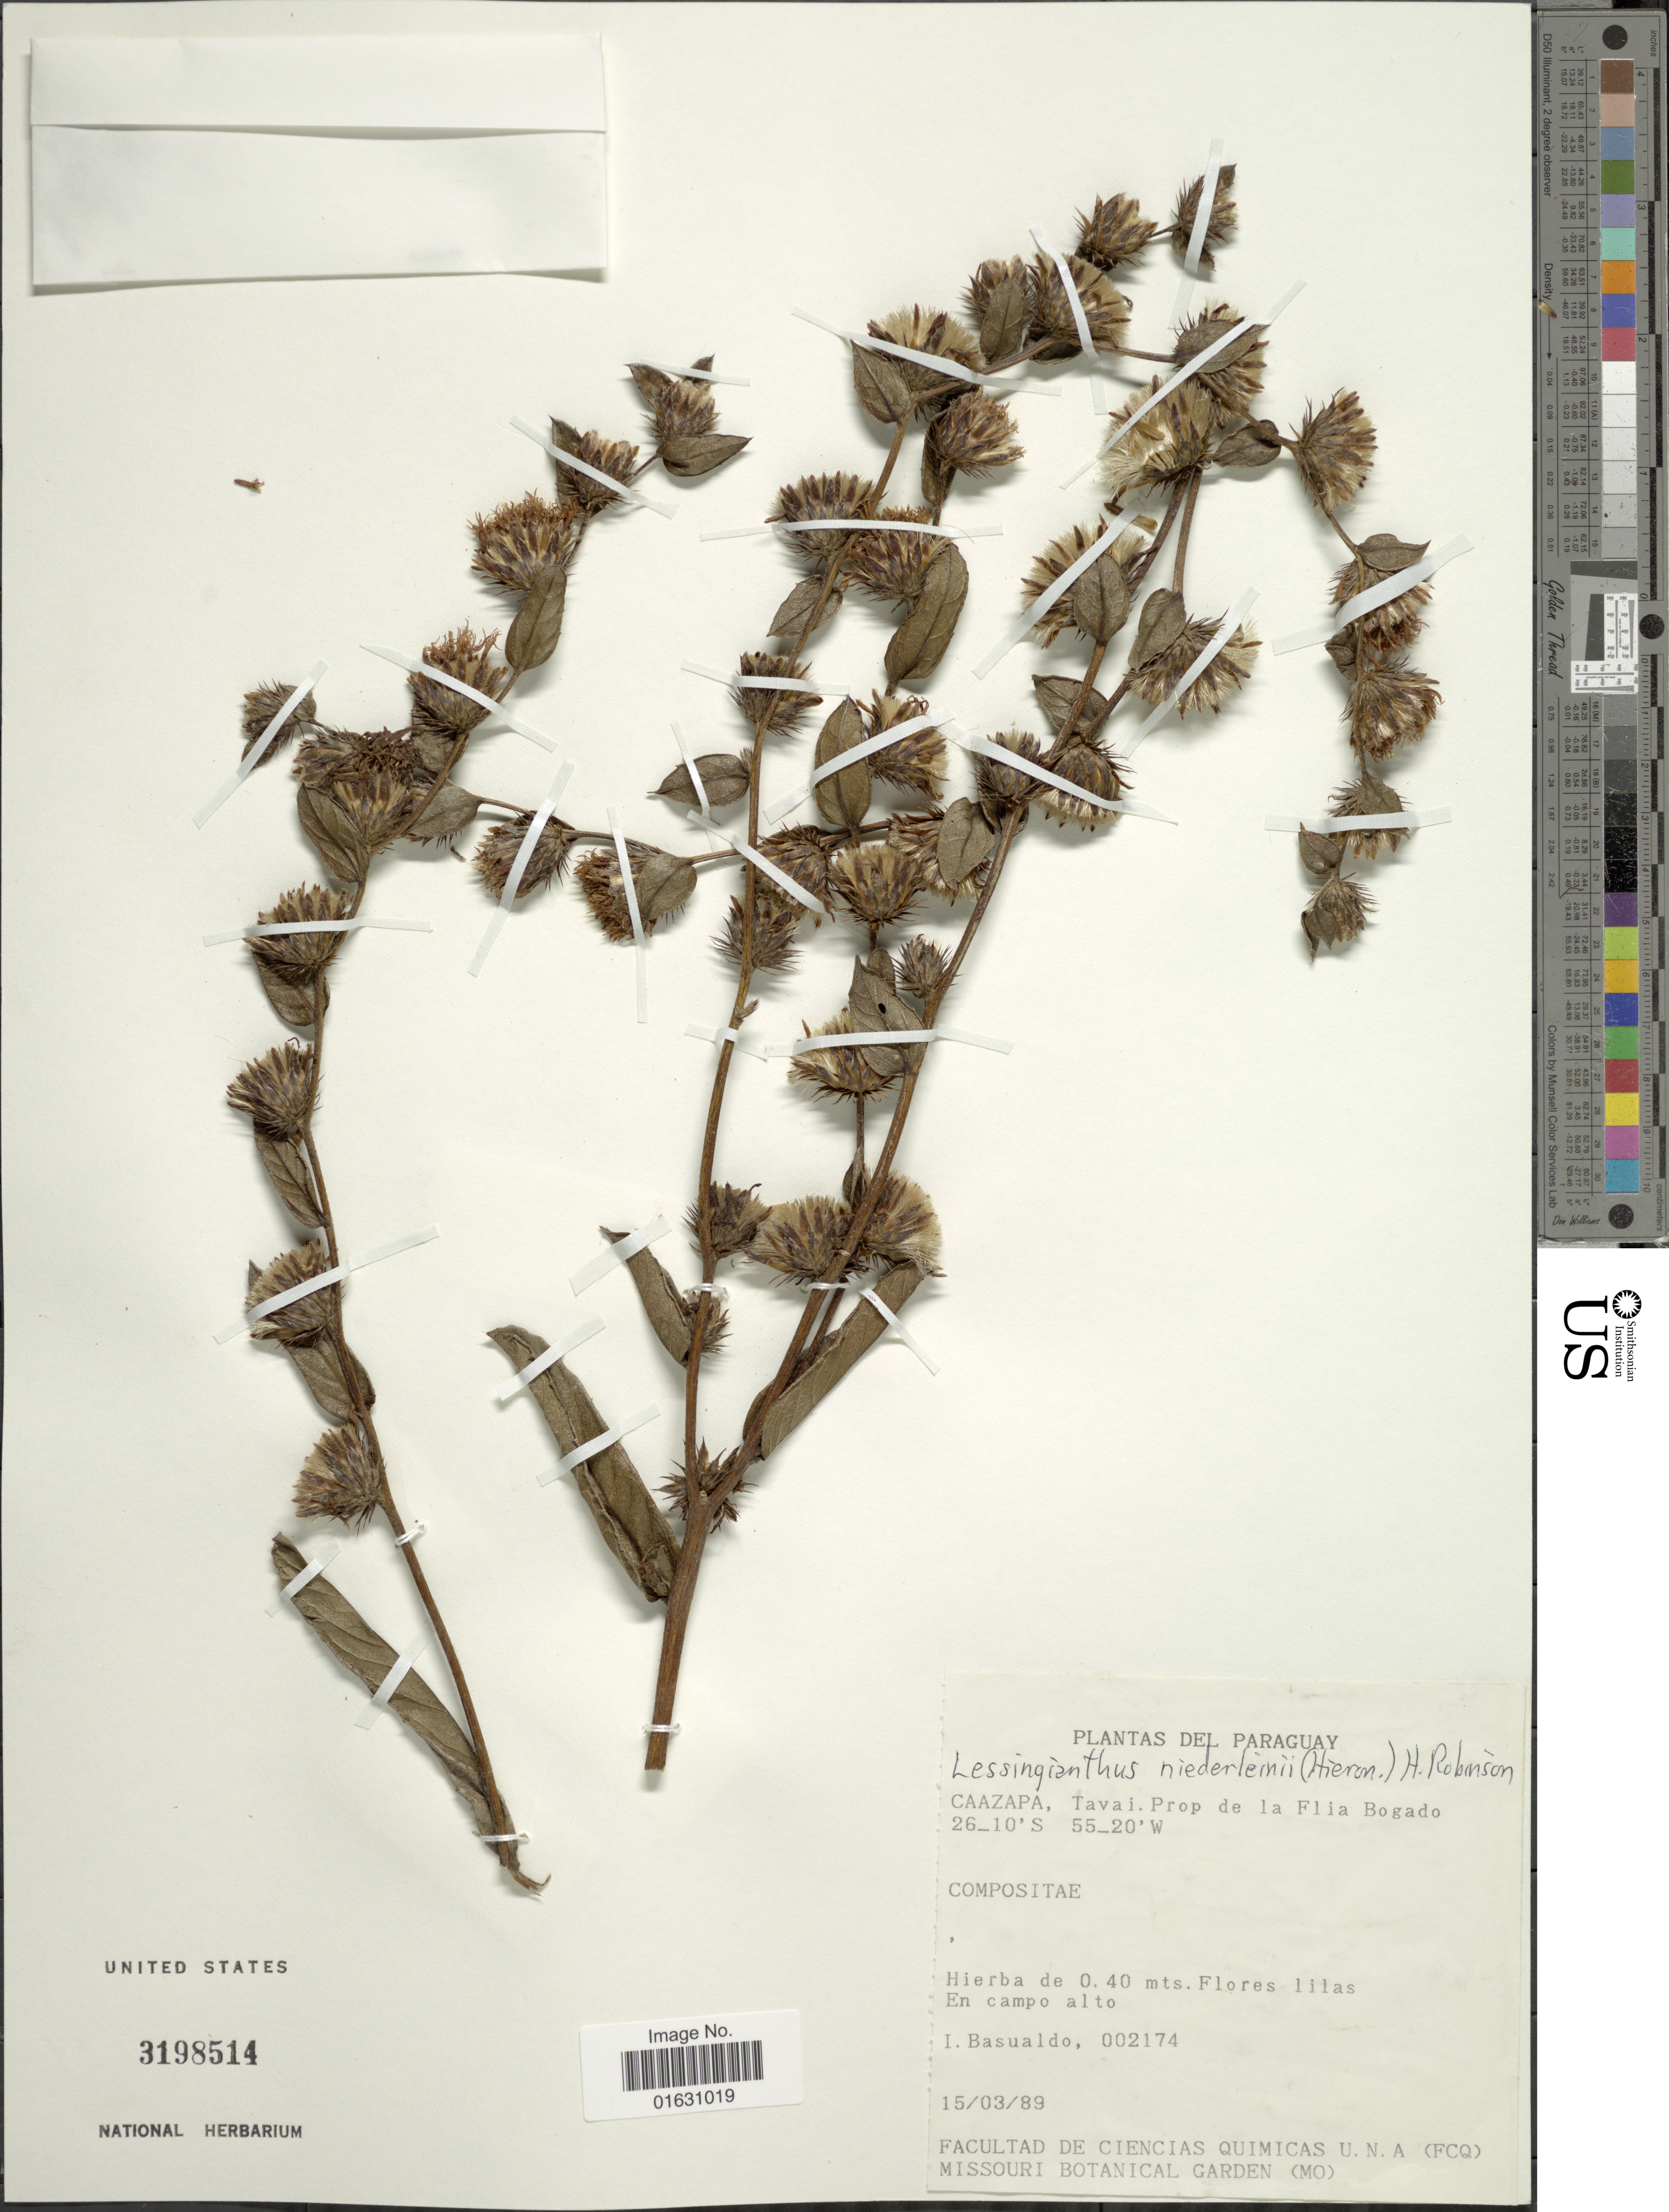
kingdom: Plantae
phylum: Tracheophyta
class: Magnoliopsida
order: Asterales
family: Asteraceae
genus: Lessingianthus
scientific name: Lessingianthus niederleinii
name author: (Hieron.) H. Rob.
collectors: I. Basualdo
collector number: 002174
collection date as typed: Transcribed d/m/y: 15/3/89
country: Paraguay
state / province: Caazapa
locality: Caazapa, Tavai. Prop de la Flia Bogado.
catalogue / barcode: US 3198514